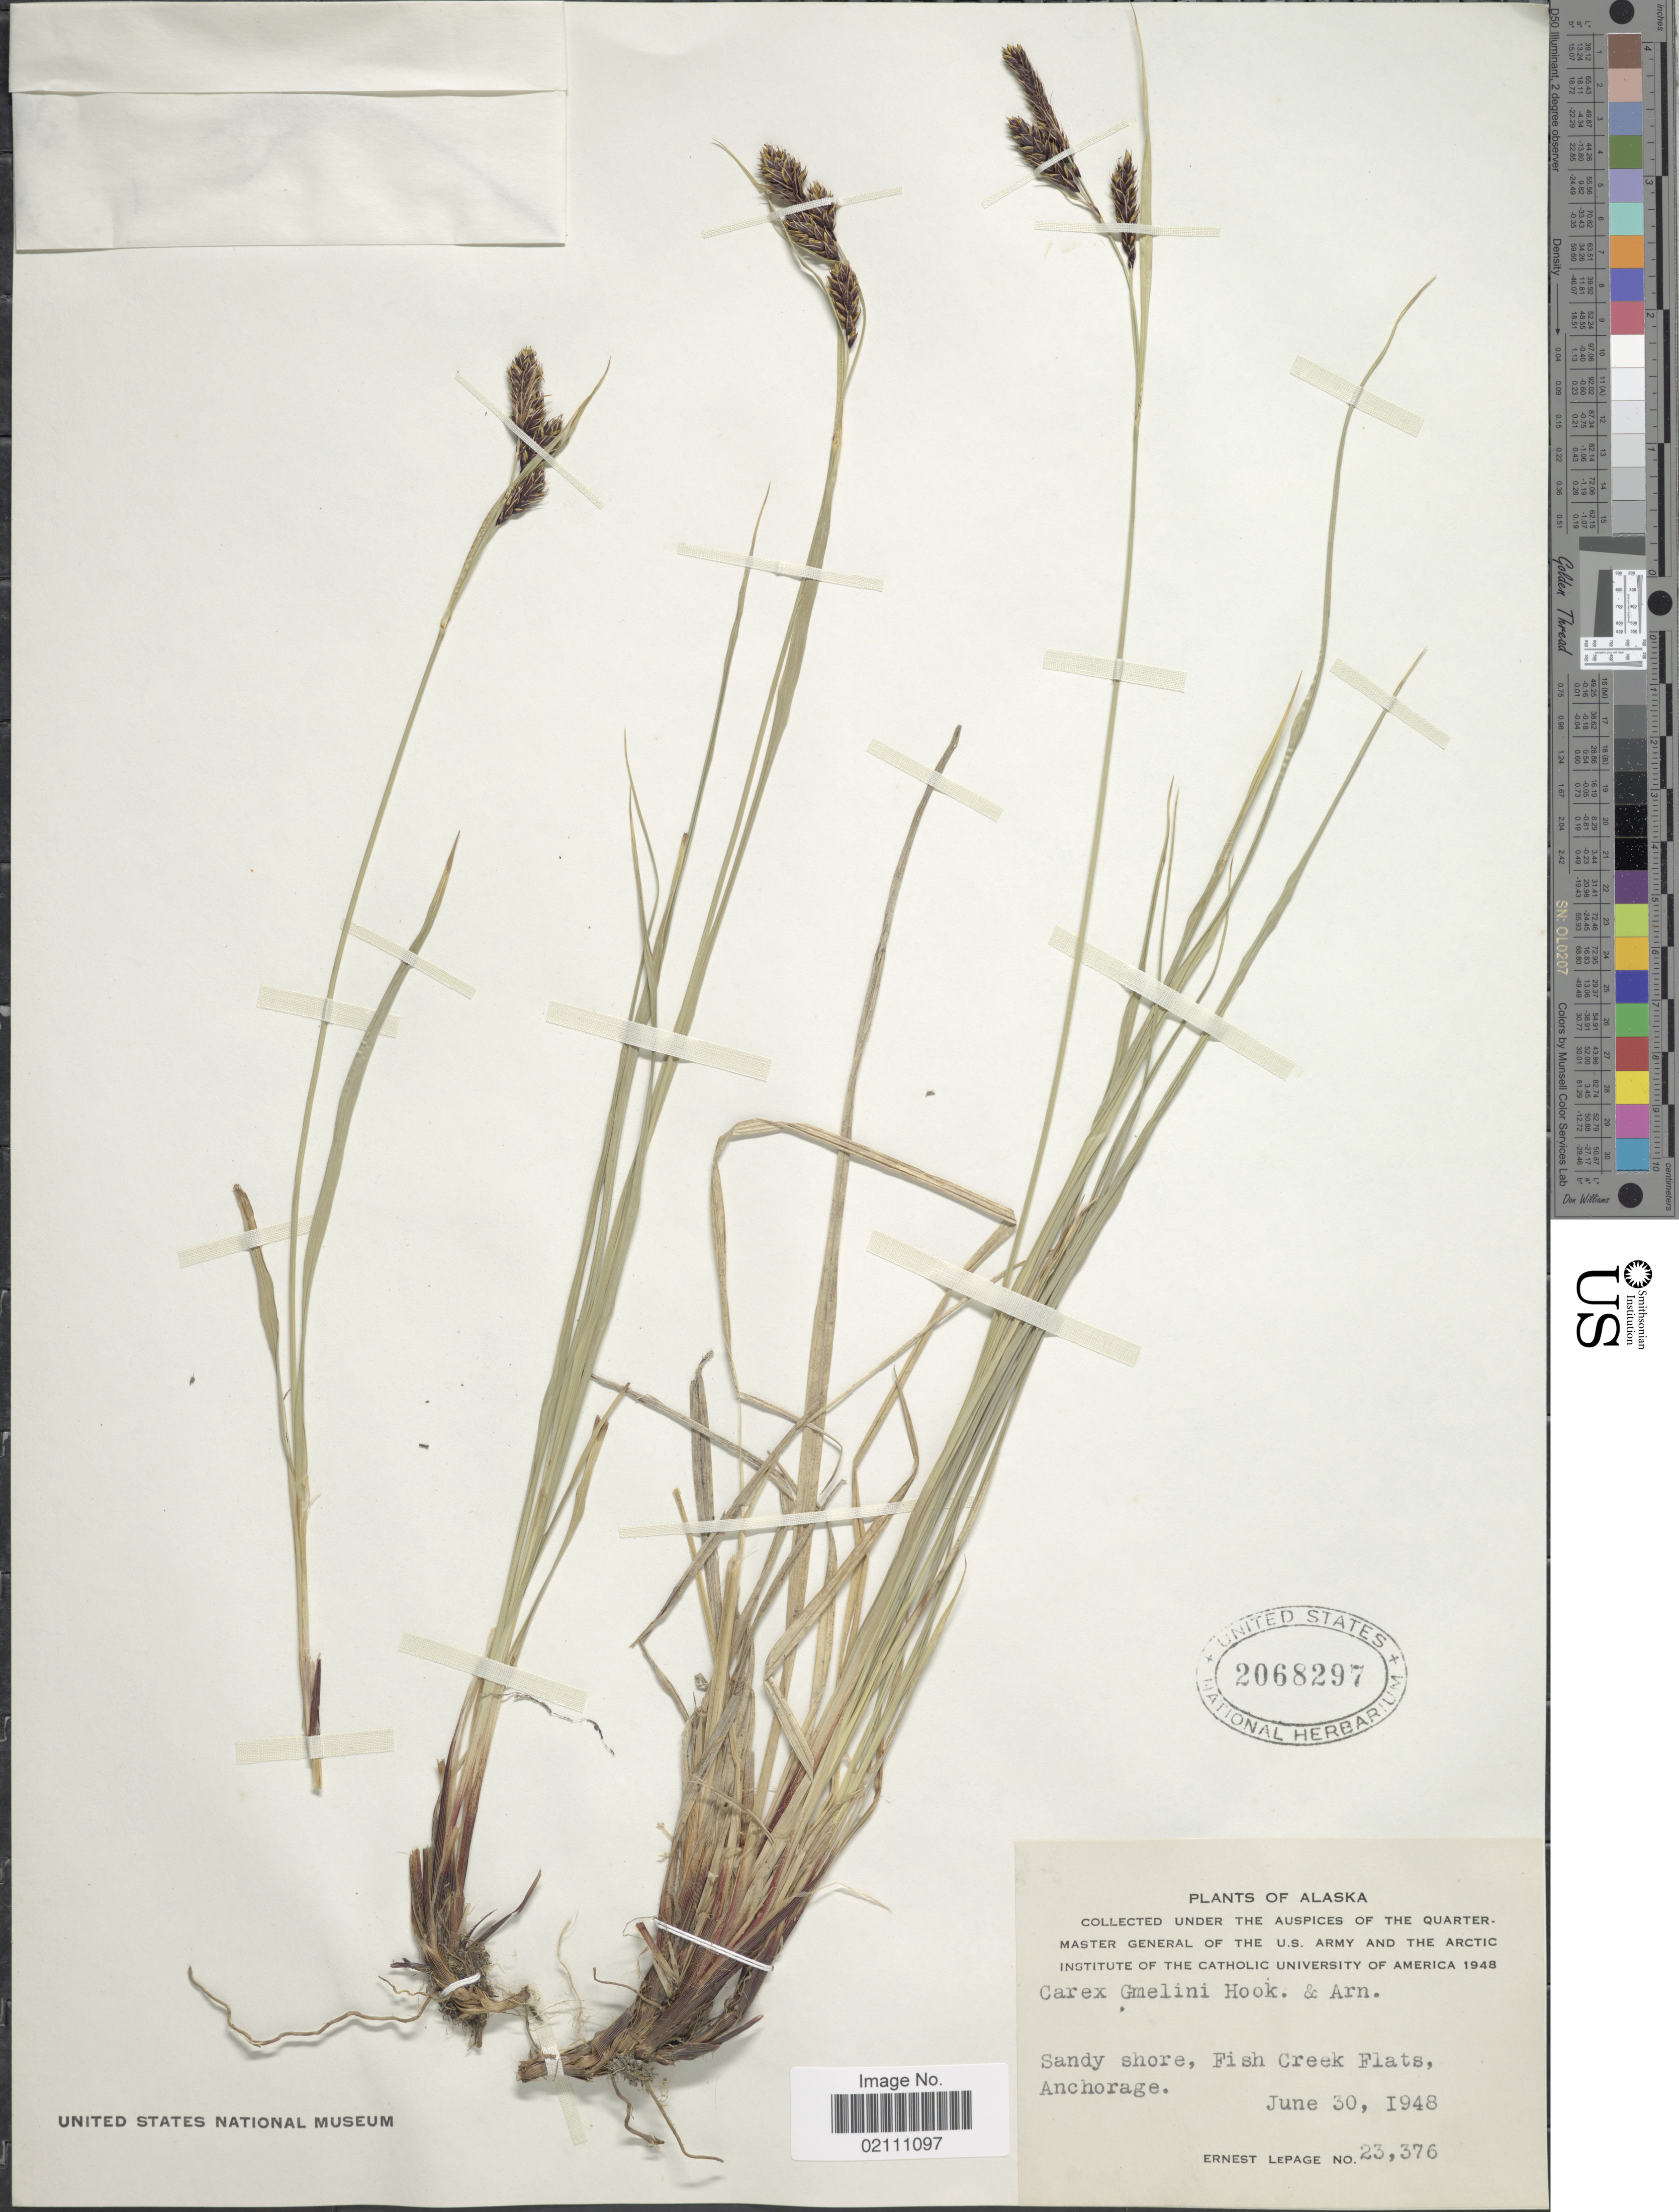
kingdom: Plantae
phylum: Tracheophyta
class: Liliopsida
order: Poales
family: Cyperaceae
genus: Carex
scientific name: Carex gmelinii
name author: Hook. & Arn.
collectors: E. Lepage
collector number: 23376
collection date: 1948-06-30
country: United States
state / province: Alaska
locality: Sandy shore, Fish Creek Flats, Anchorage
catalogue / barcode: US 2068297